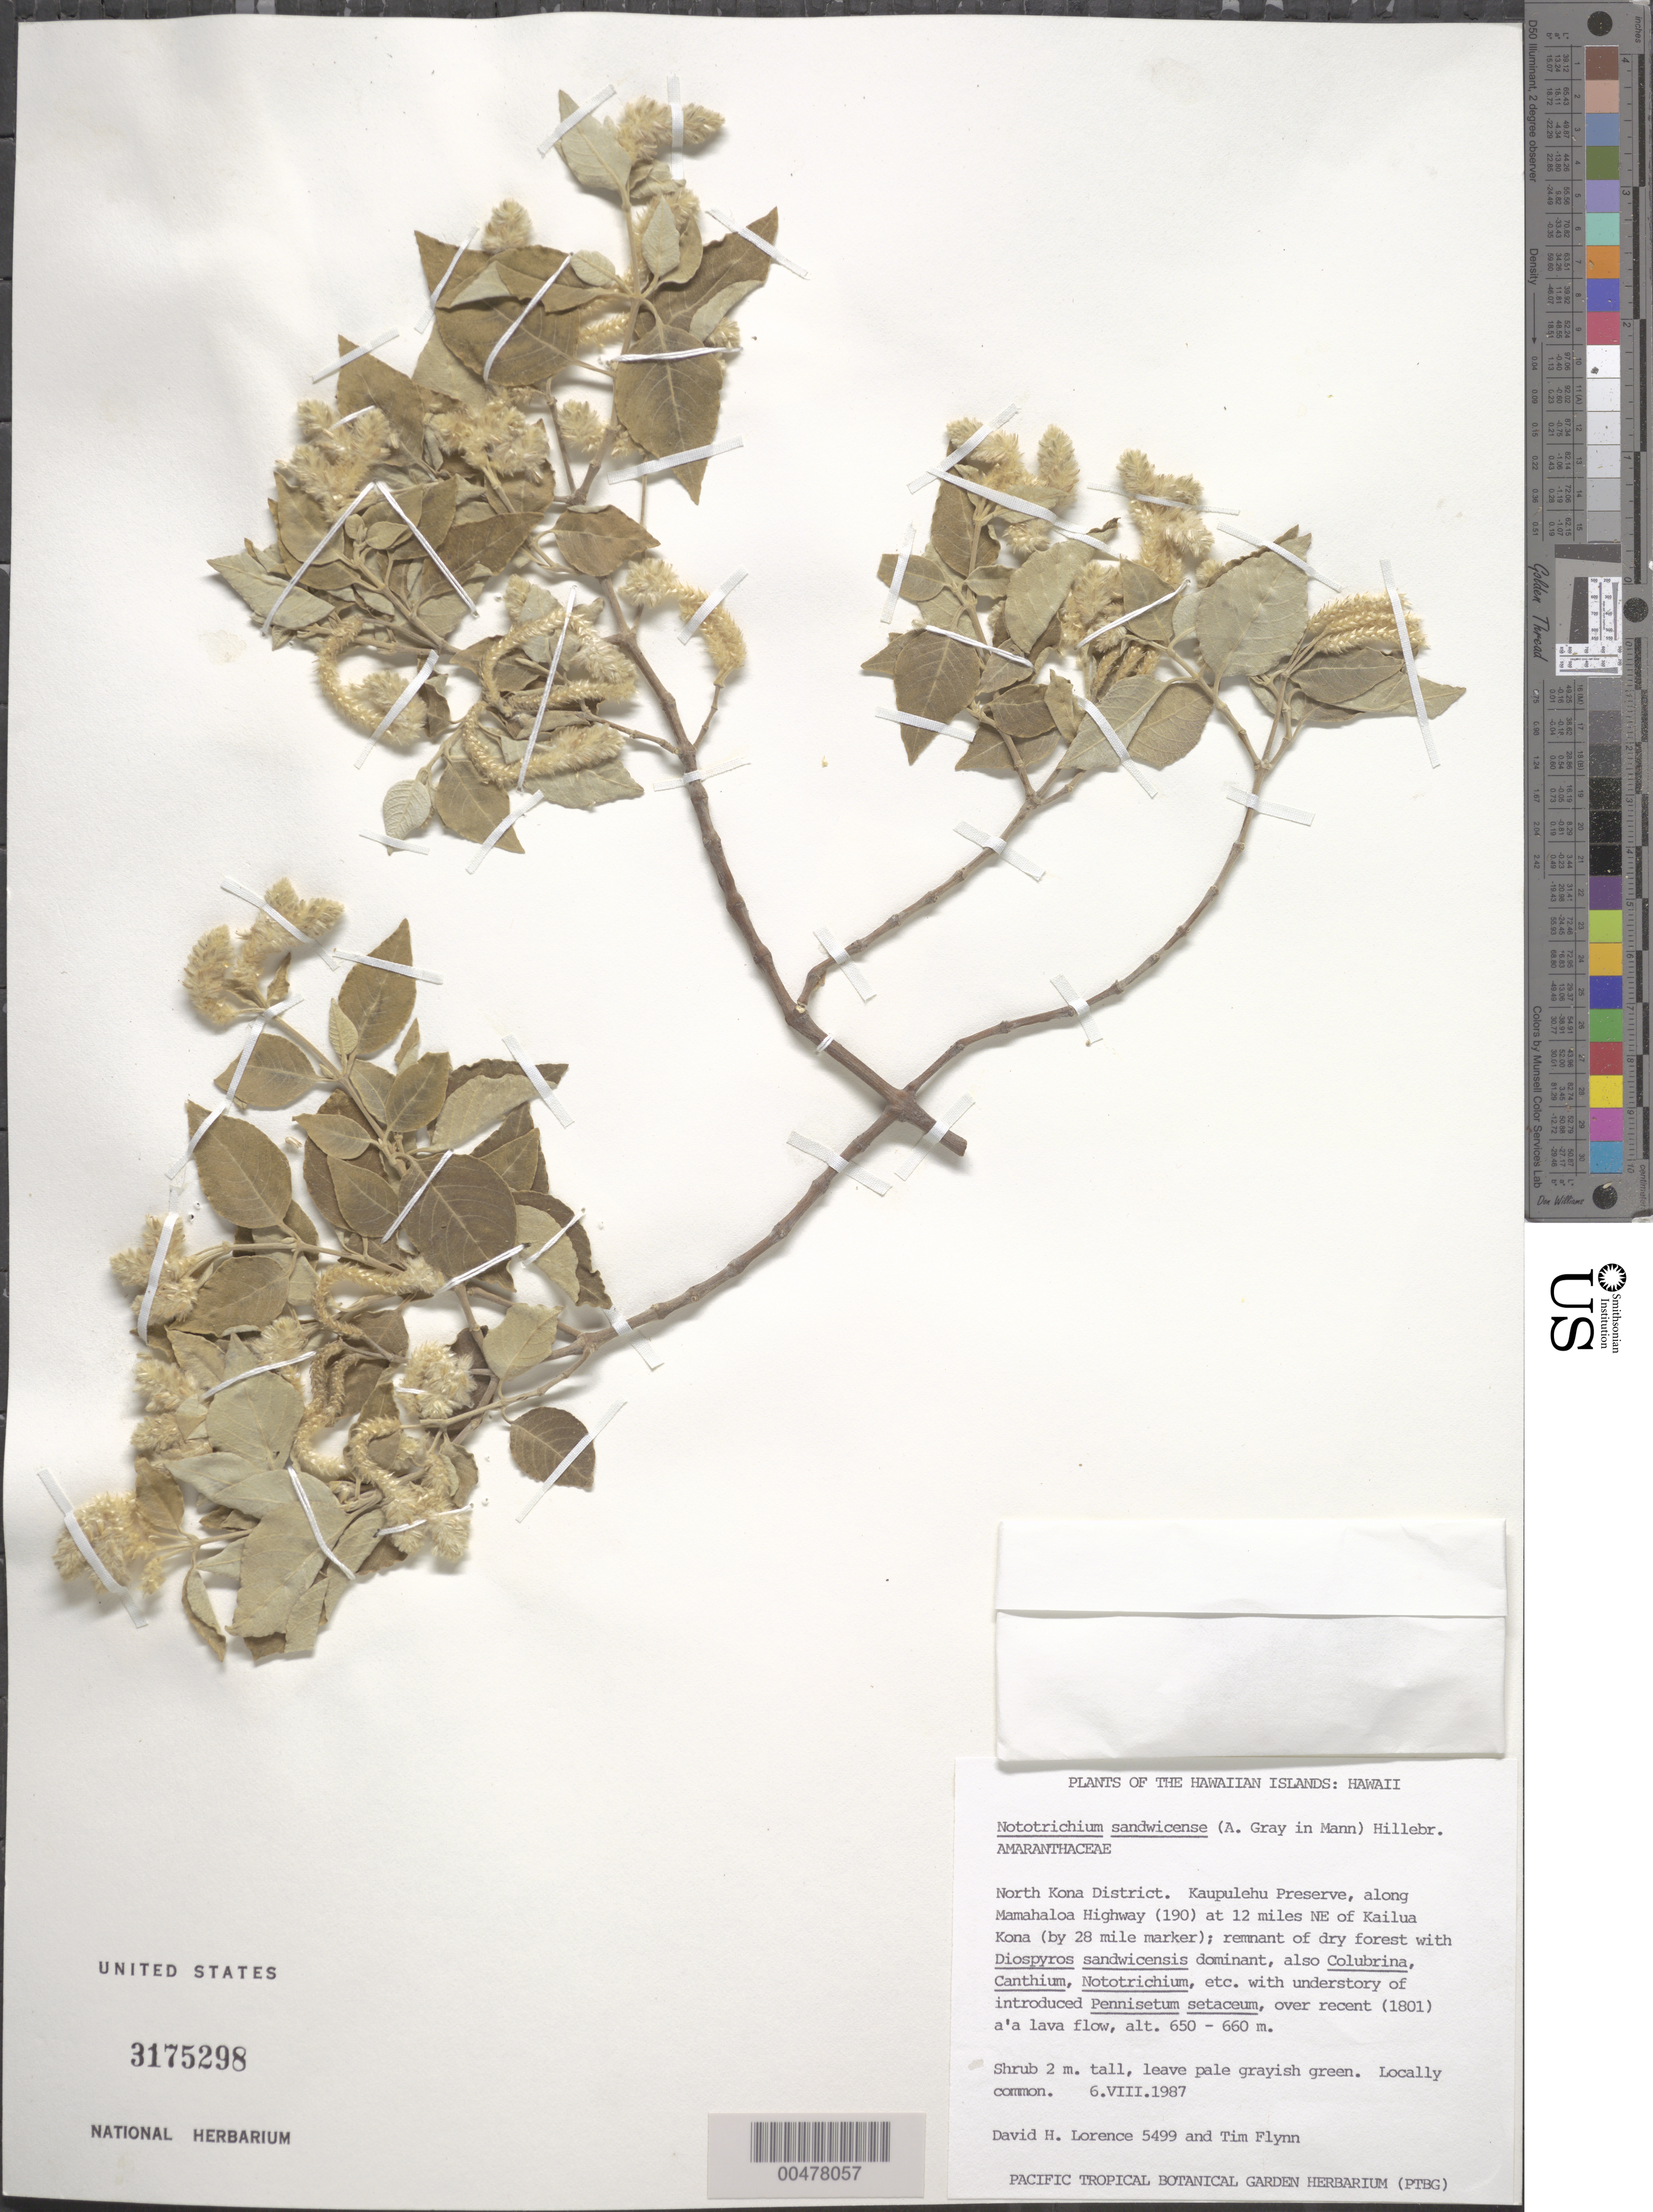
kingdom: Plantae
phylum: Tracheophyta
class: Magnoliopsida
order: Caryophyllales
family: Amaranthaceae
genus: Achyranthes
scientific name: Achyranthes sandwicensis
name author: (A. Gray) Di Vincenzo et al.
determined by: Wagner, W. L., (BOT), Smithsonian Institution - National Museum of Natural History (UNITED STATES)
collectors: D. Lorence & T. W. Flynn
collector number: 5499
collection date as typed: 6 Aug 1987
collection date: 1987-08-06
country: United States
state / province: Hawaii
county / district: Hawaii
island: Hawaii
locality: N Kona Dist, Kaupulehu Preserve, along Mamahaloa Hwy (190) at 12 mi NE of Kailua Kona, by 28 mi marker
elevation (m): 650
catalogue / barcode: US 3175298